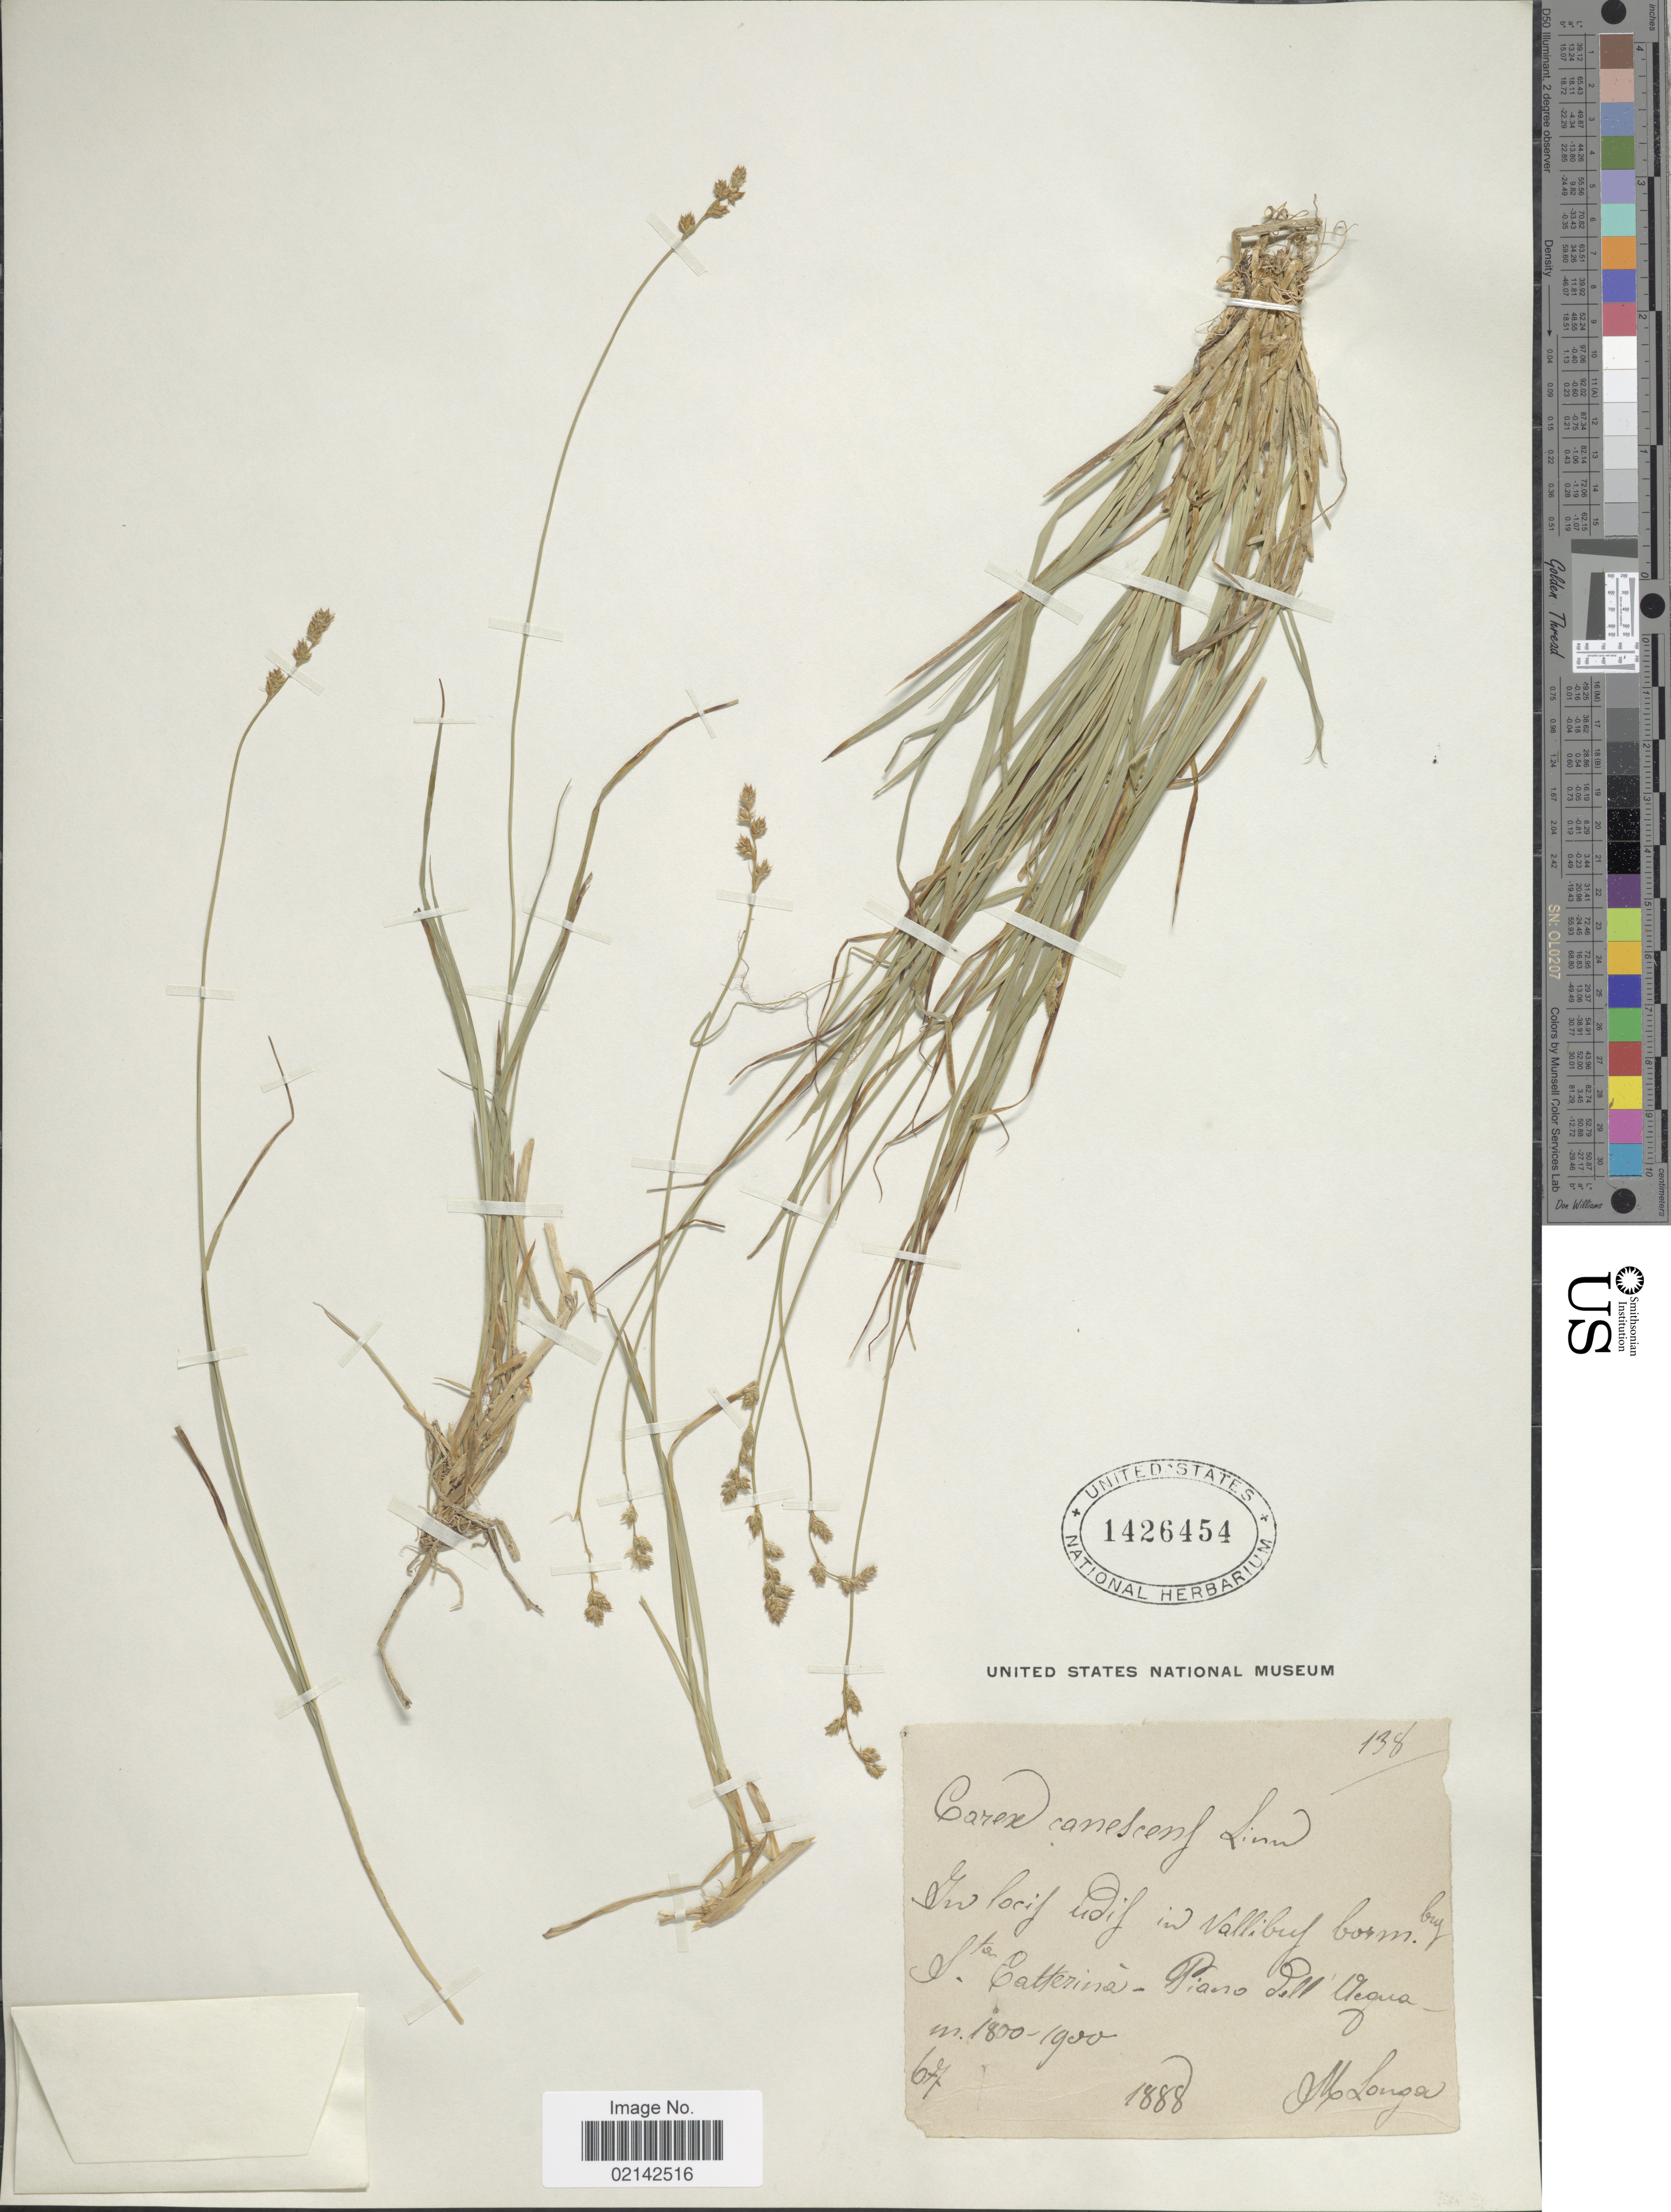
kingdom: Plantae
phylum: Tracheophyta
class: Liliopsida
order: Poales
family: Cyperaceae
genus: Carex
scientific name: Carex canescens var. canescens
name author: L.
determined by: Strong, Mark T., (BOT), Smithsonian Institution - National Museum of Natural History (UNITED STATES)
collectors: M. Longa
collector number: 67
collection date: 1888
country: Italy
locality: In locif udif in Vallibuf [interpreted] born by Sta. Catherina - Piano dell Aequa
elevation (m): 1800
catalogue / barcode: US 1426454